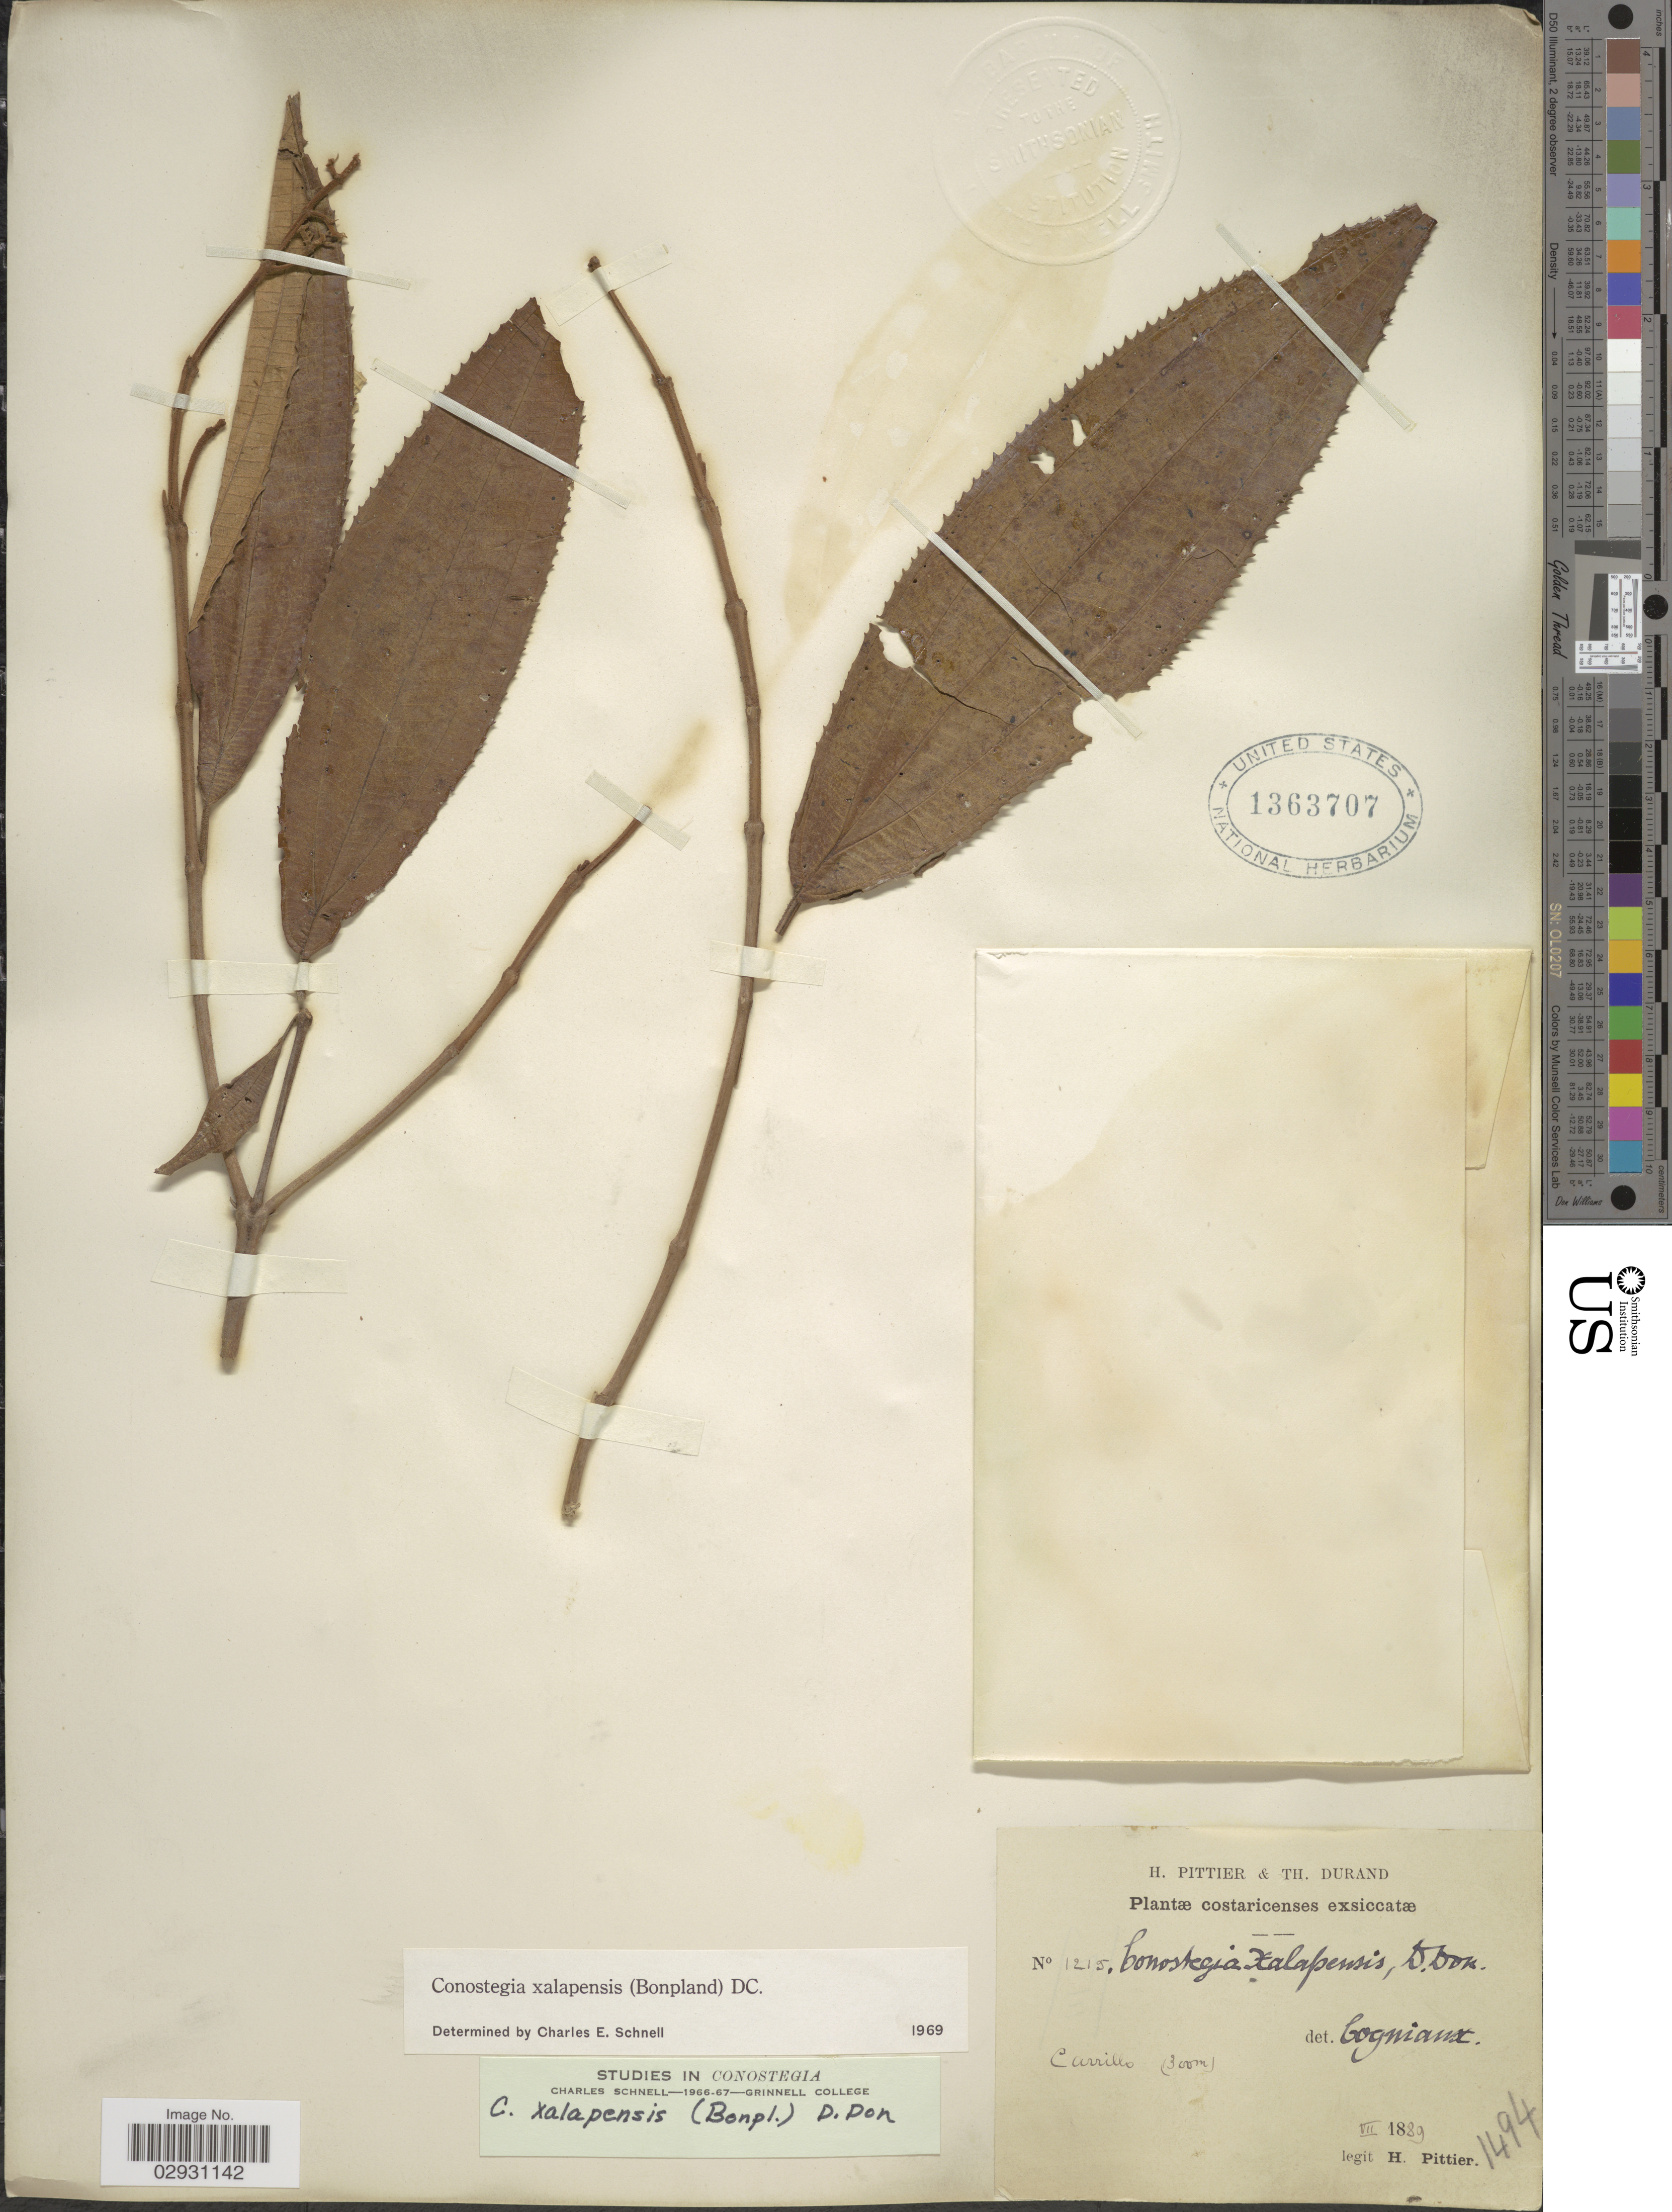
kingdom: Plantae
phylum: Tracheophyta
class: Magnoliopsida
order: Myrtales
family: Melastomataceae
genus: Conostegia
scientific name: Conostegia quadrangularis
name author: Schltdl. ex Steud.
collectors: H. F. Pittier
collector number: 1215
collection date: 1889-07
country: Costa Rica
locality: Costaricenses. Carillo.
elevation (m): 300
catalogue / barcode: US 1363707